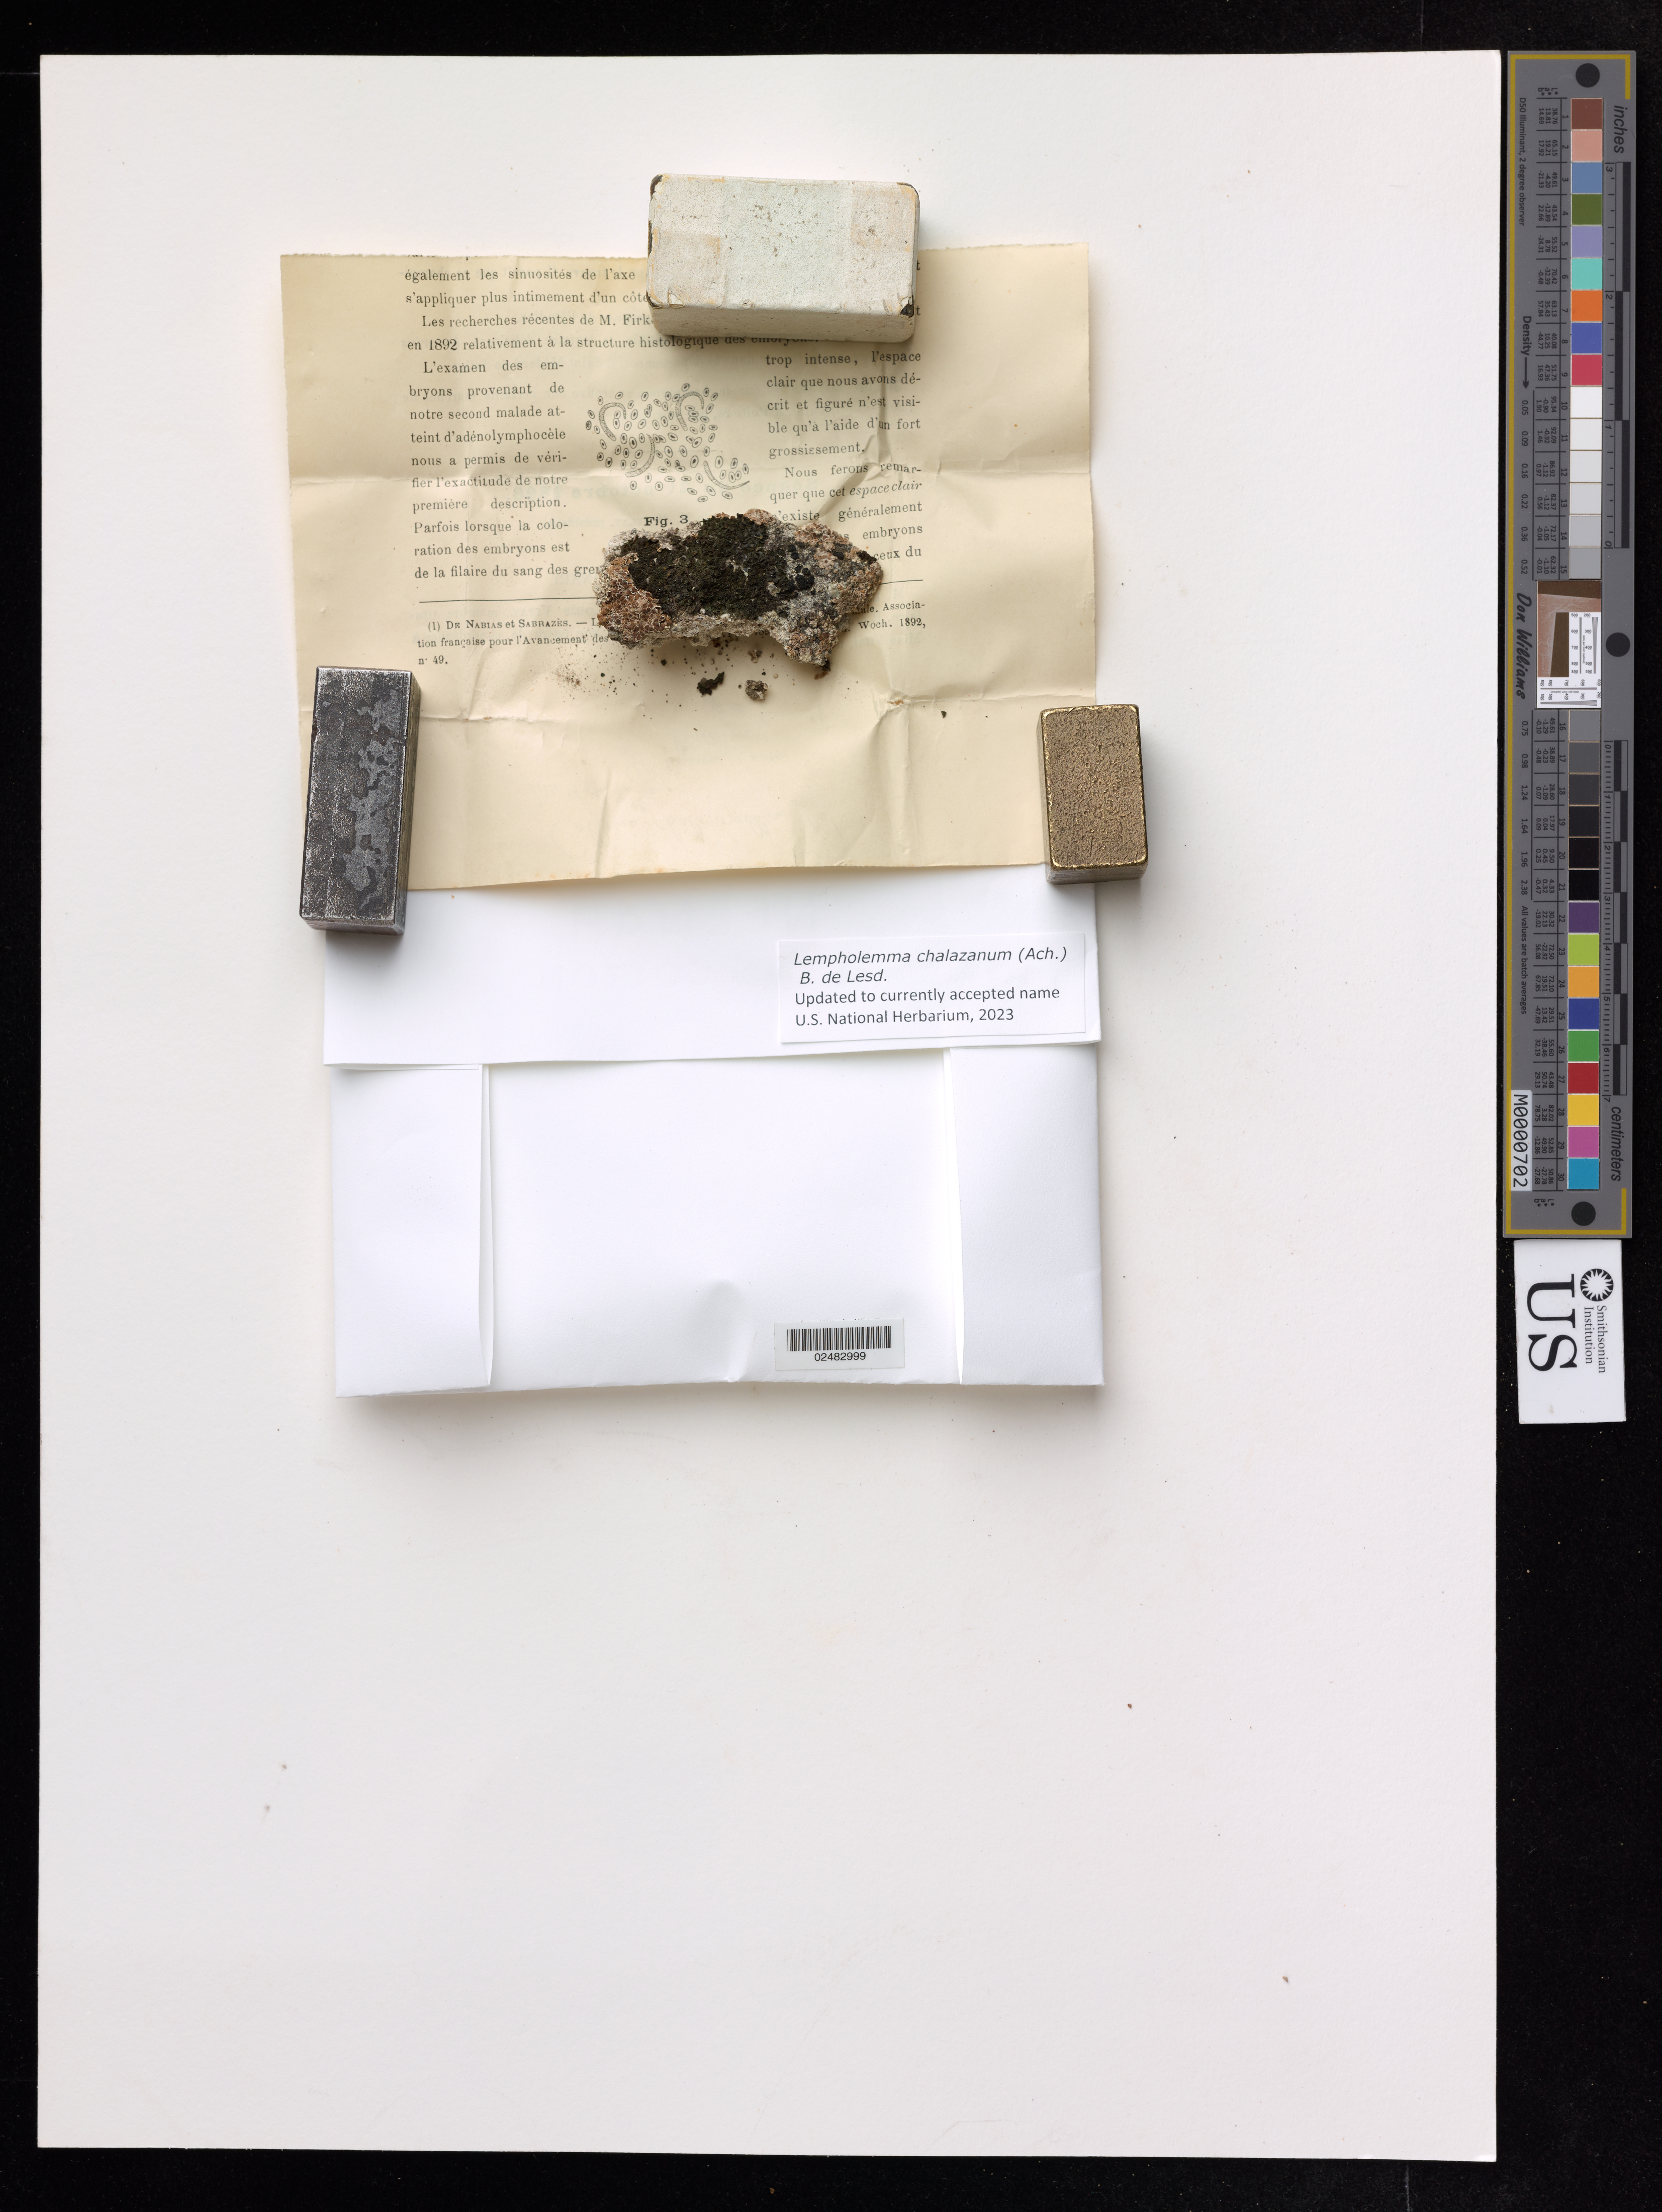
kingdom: Fungi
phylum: Ascomycota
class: Lichinomycetes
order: Lichinales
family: Lichinaceae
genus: Lempholemma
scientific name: Lempholemma chalazanum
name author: (Ach.) B. de Lesd.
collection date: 1923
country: France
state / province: Corsica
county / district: Haute-Corse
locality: Vizzavona